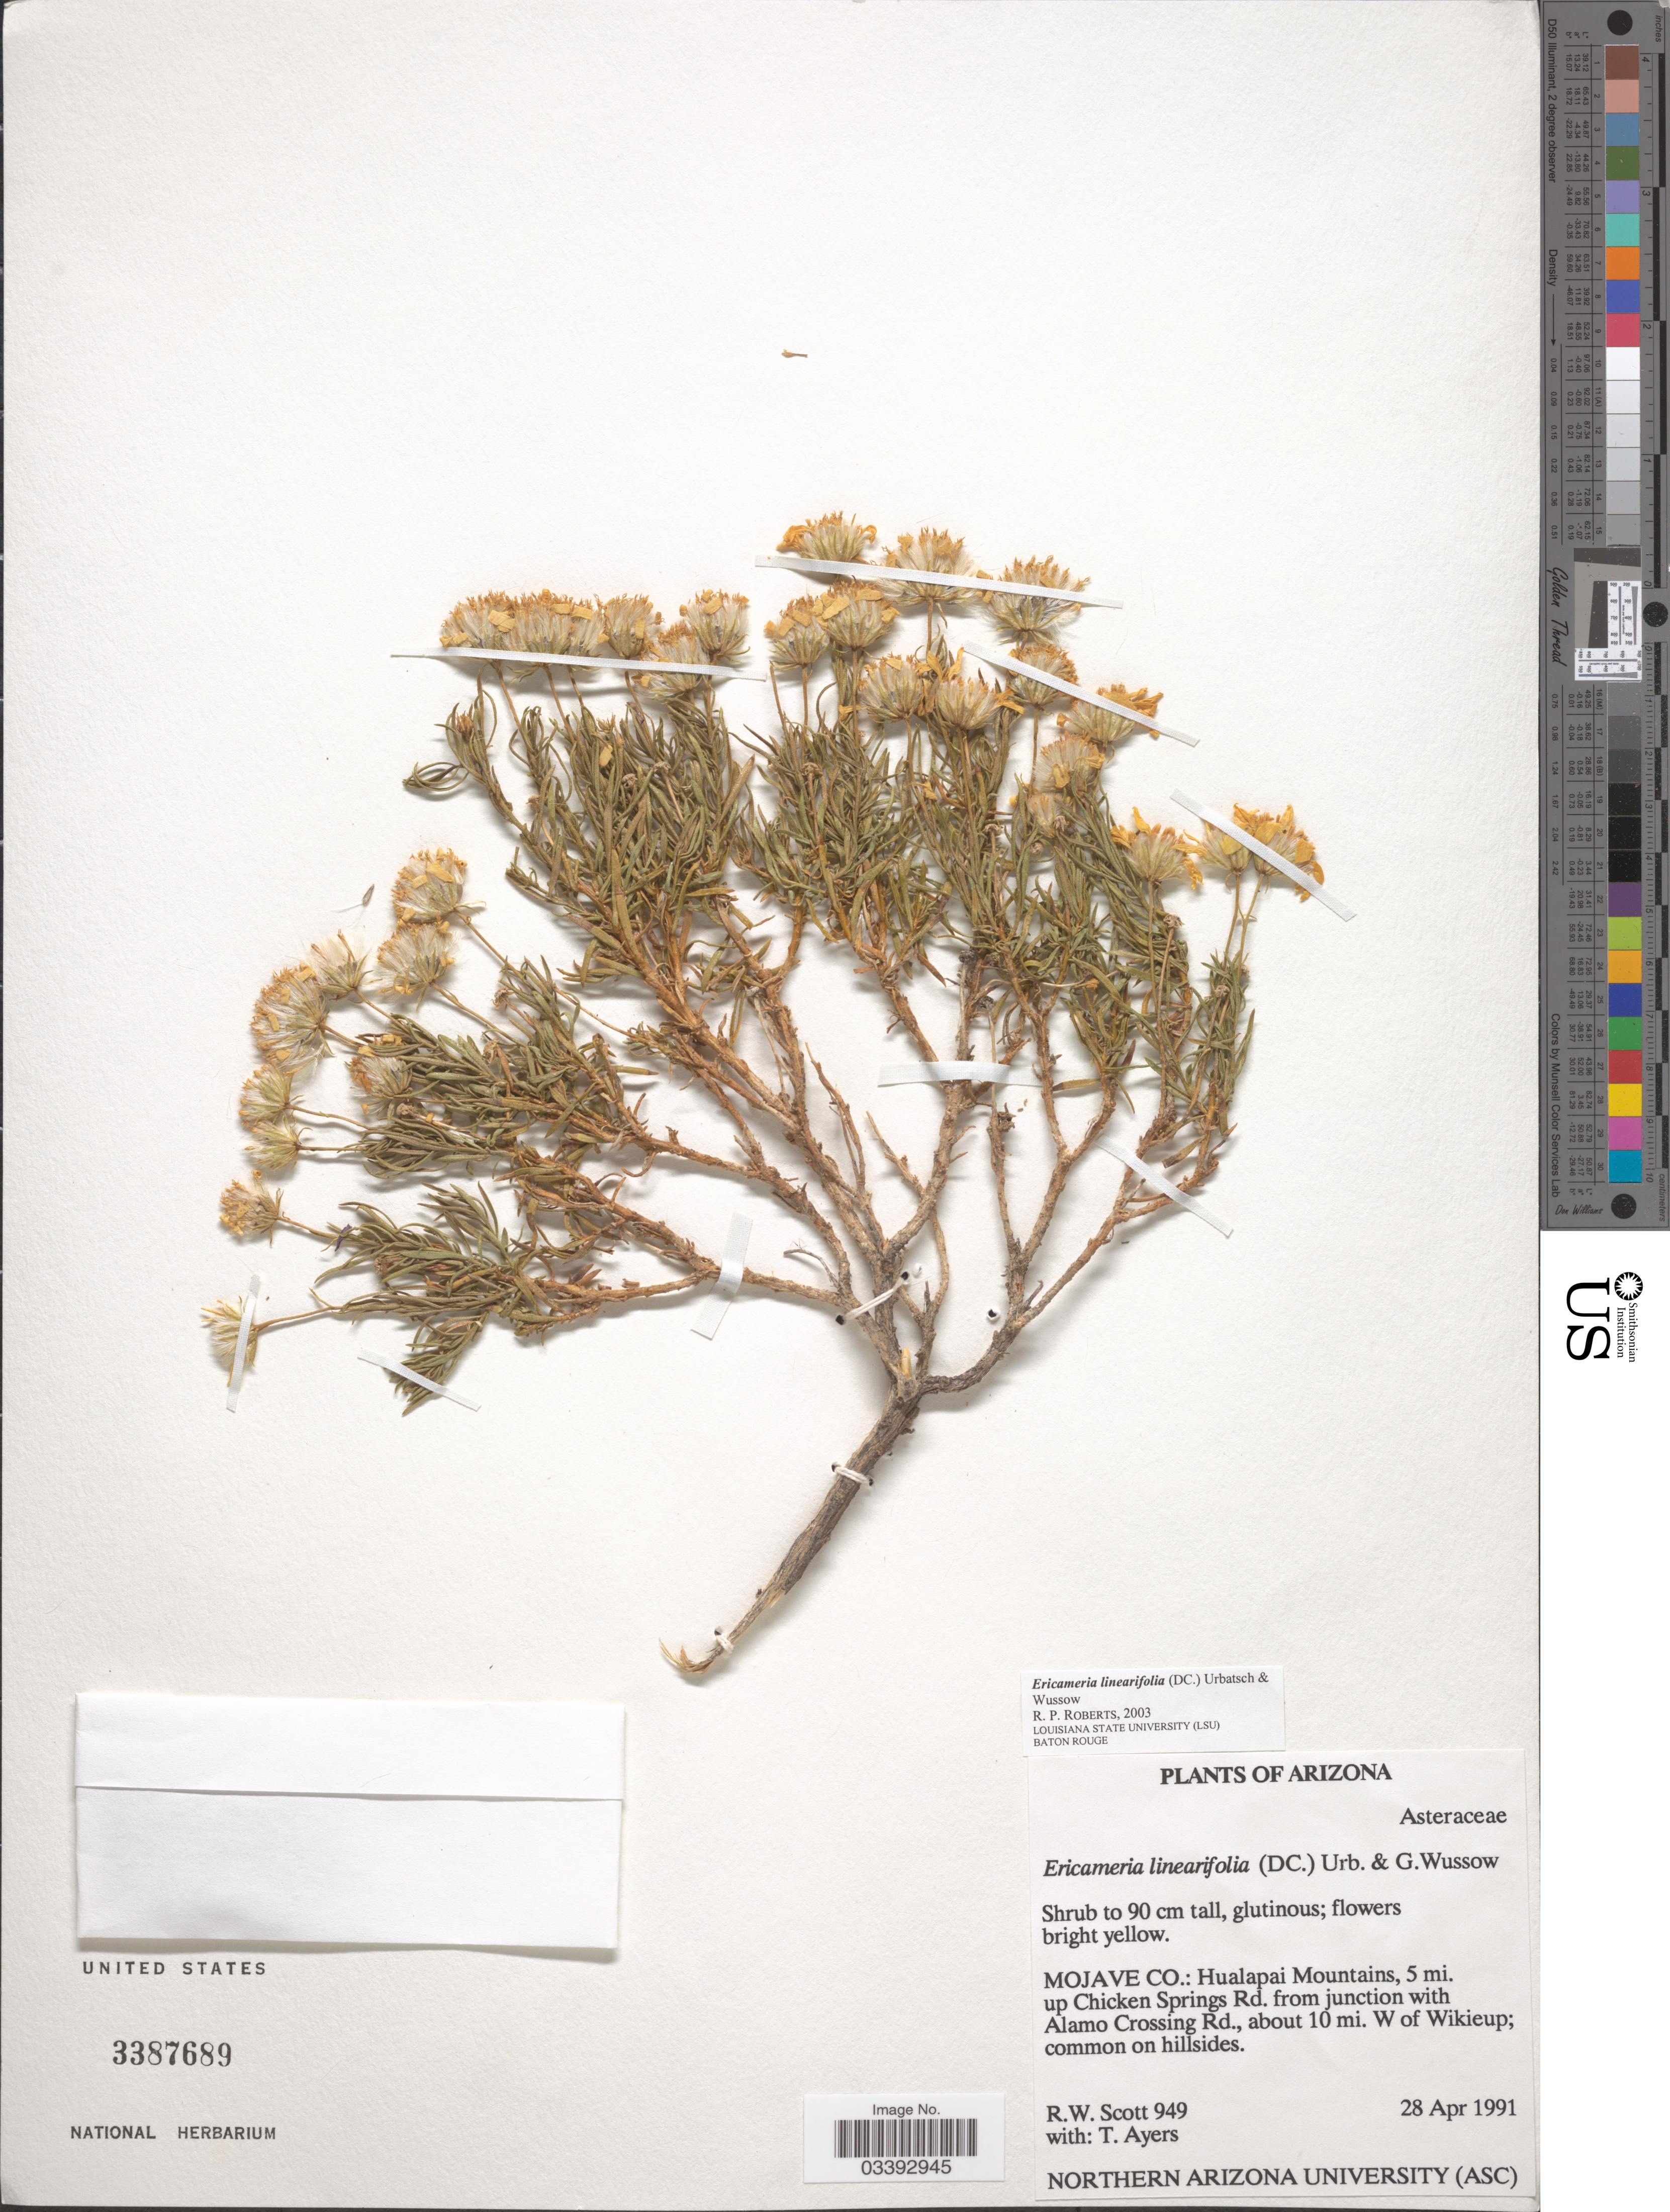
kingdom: Plantae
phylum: Tracheophyta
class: Magnoliopsida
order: Asterales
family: Asteraceae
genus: Ericameria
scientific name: Ericameria linearifolia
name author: (DC.) Urbatsch & Wussow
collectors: R. Scott & T. Ayers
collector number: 949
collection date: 1991-04-28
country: United States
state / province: Arizona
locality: Mojave Co.: Hualapai Mountains, 5 mi. up Chicken Springs Rd. from junction with Alamo Crossing Rd., about 10 mi. W of Wikieup.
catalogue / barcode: US 3387689